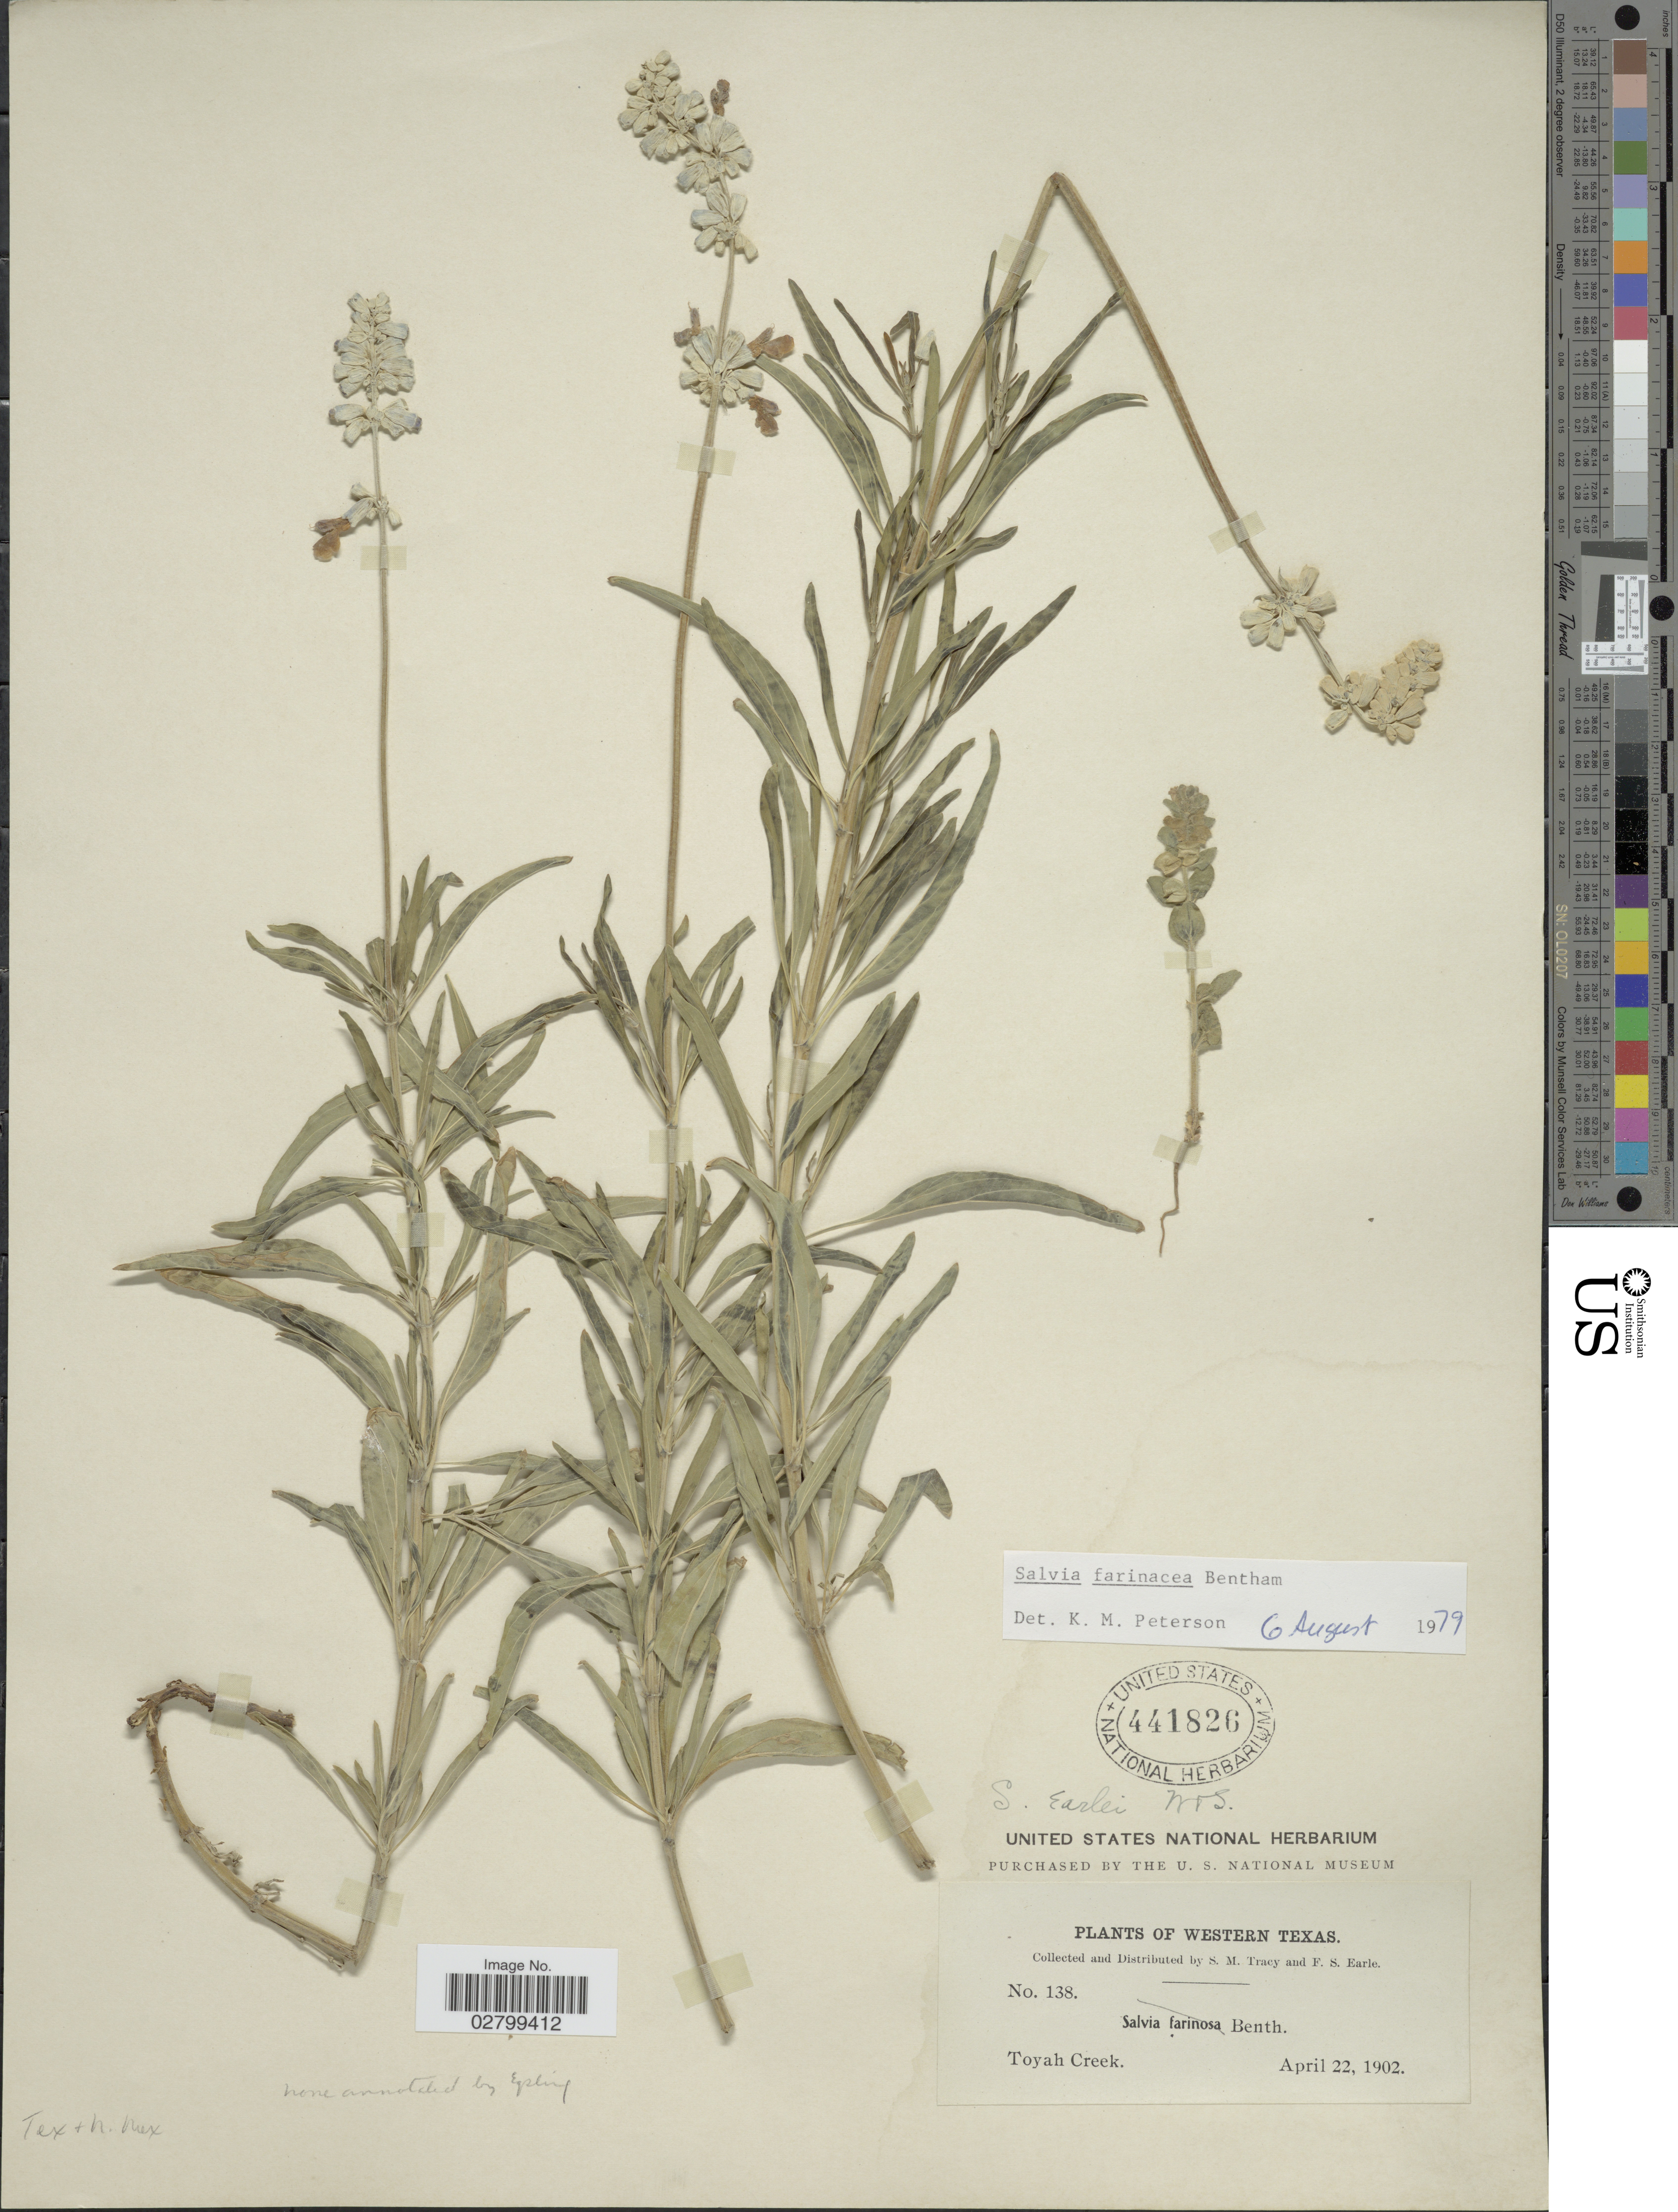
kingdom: Plantae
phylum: Tracheophyta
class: Magnoliopsida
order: Lamiales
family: Lamiaceae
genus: Salvia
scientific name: Salvia farinacea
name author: Benth.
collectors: S. M. Tracy & F. S. Earle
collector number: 138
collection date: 1902-04-22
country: United States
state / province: Texas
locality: Western Texas. Toyah Creek.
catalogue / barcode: US 441826